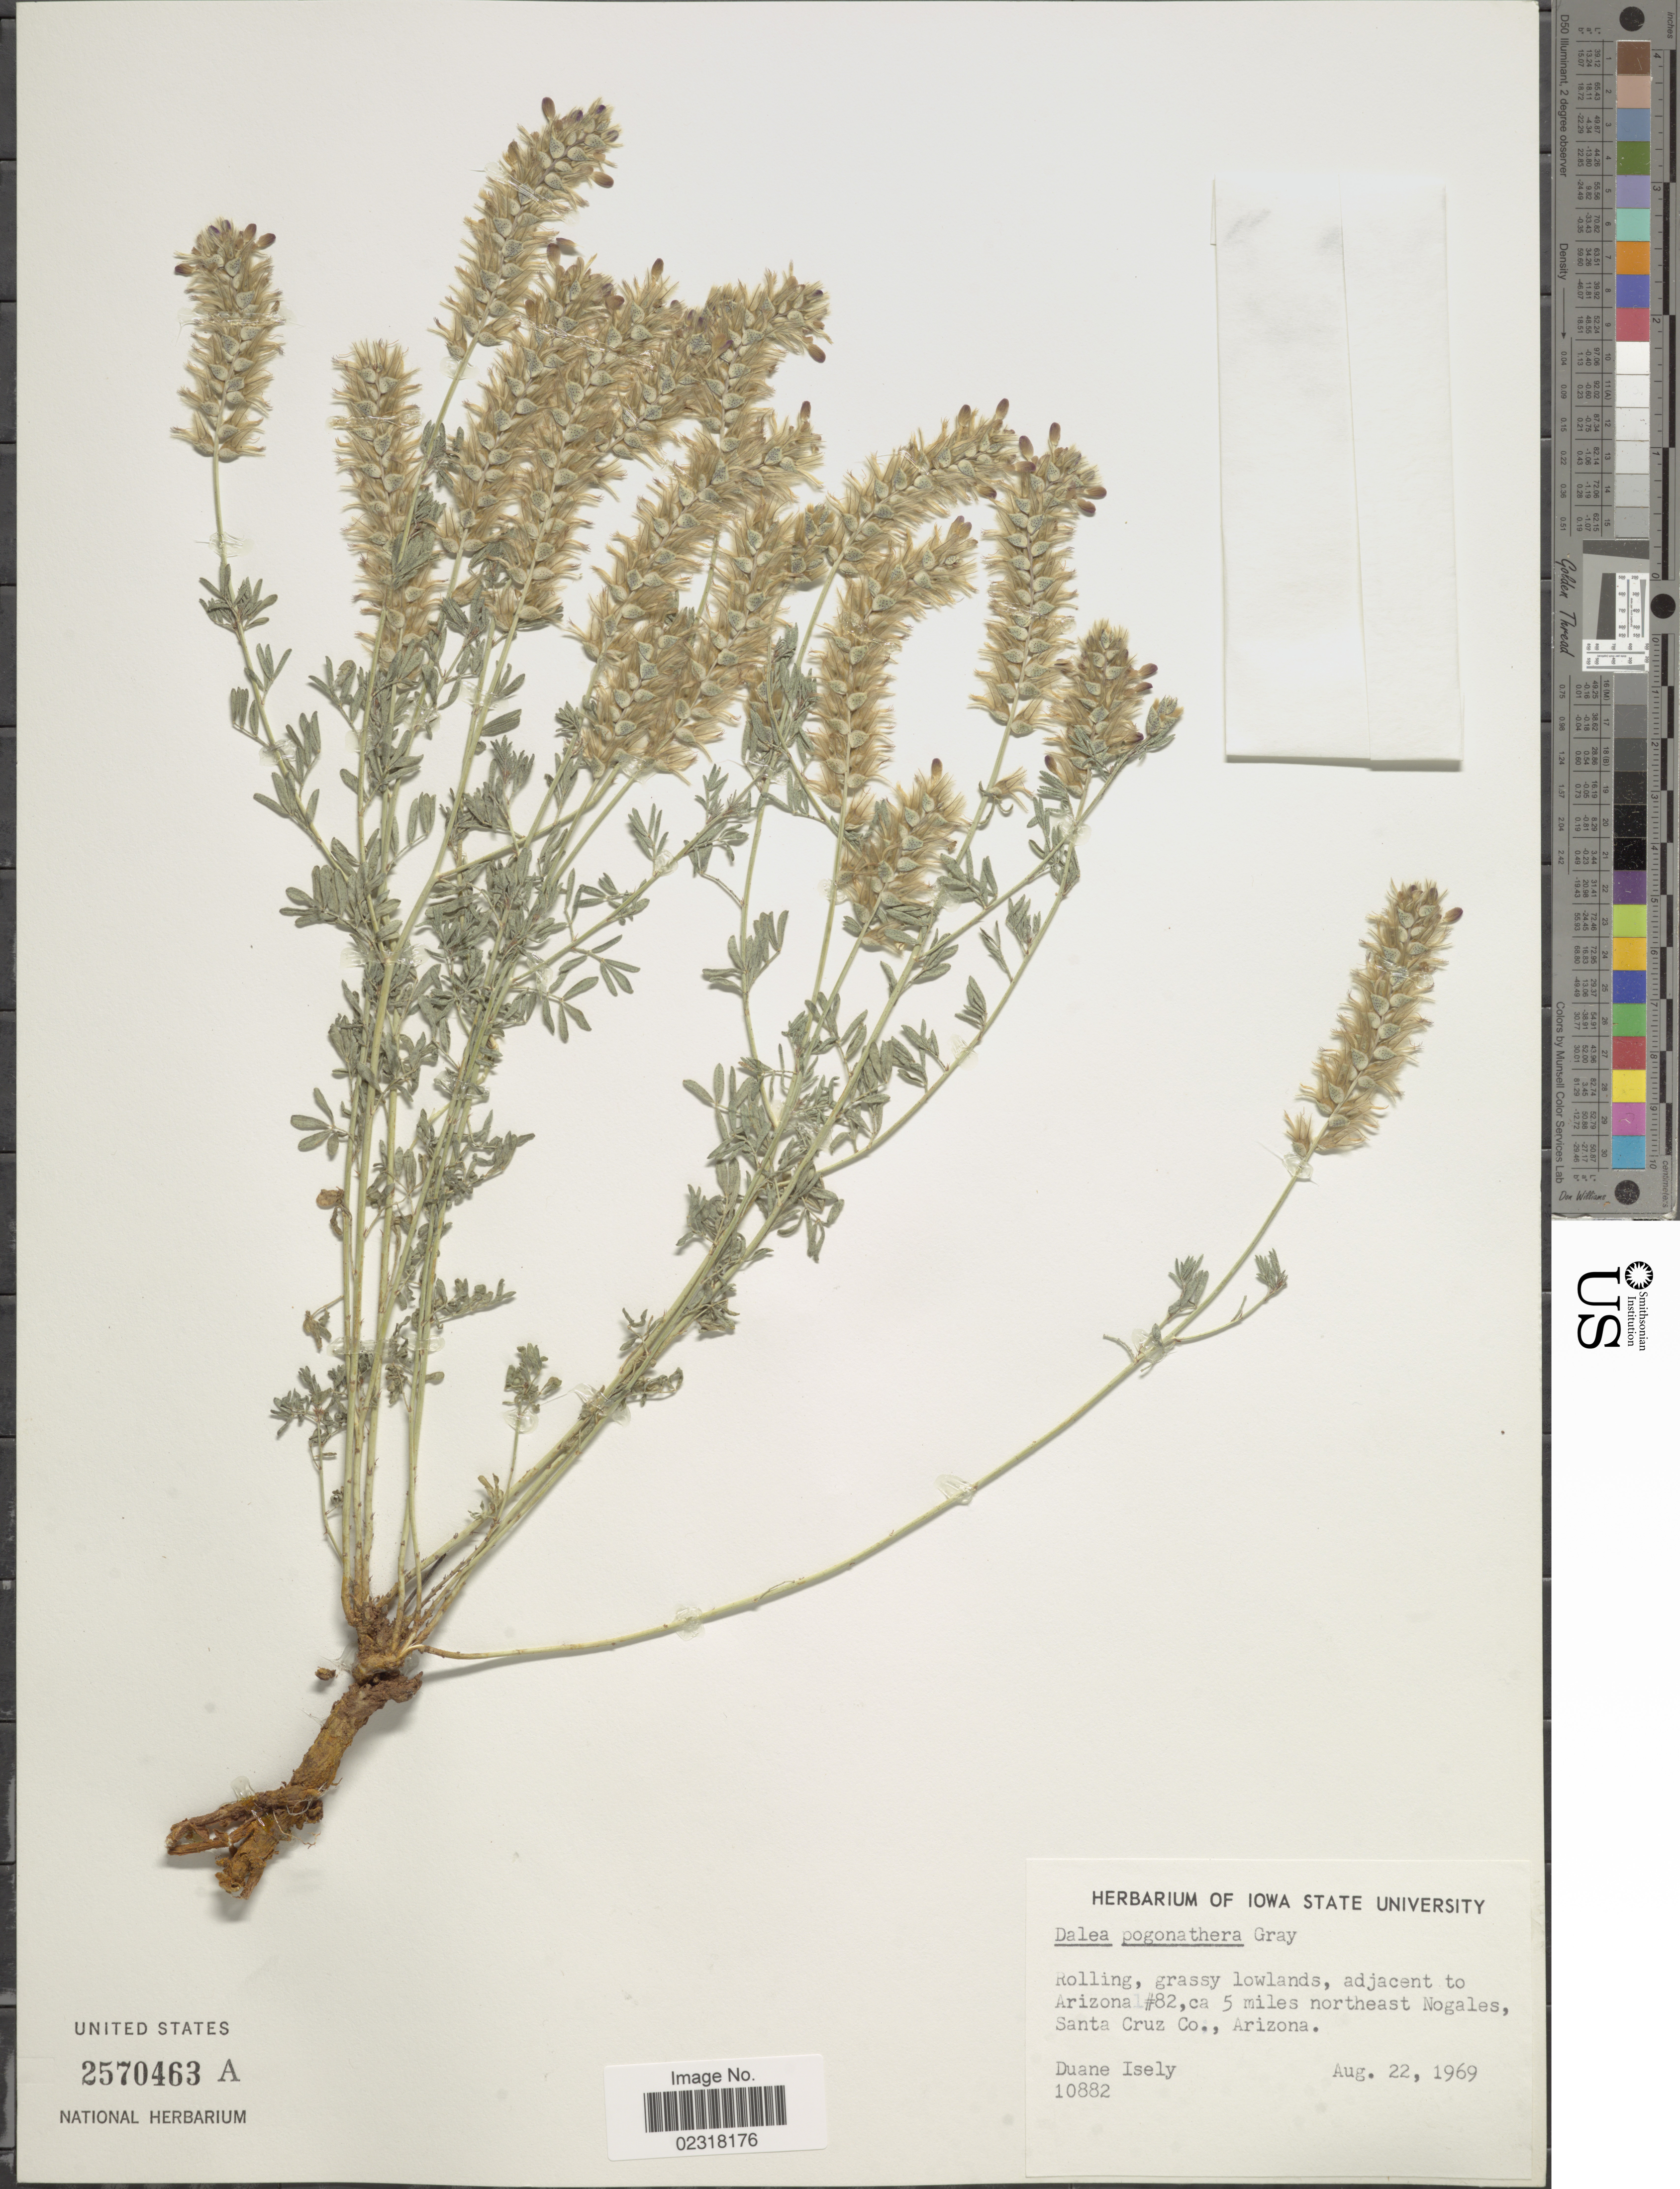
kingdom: Plantae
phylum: Tracheophyta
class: Magnoliopsida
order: Fabales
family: Fabaceae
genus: Dalea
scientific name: Dalea pogonathera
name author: A. Gray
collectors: D. Isely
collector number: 10882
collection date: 1969-08-22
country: United States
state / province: Arizona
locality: Rolling, grassy lowlands, adjacent to Arizona #82, ca 5 miles northeast Nogales, Santa Cruz Co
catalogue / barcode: US 2570463A